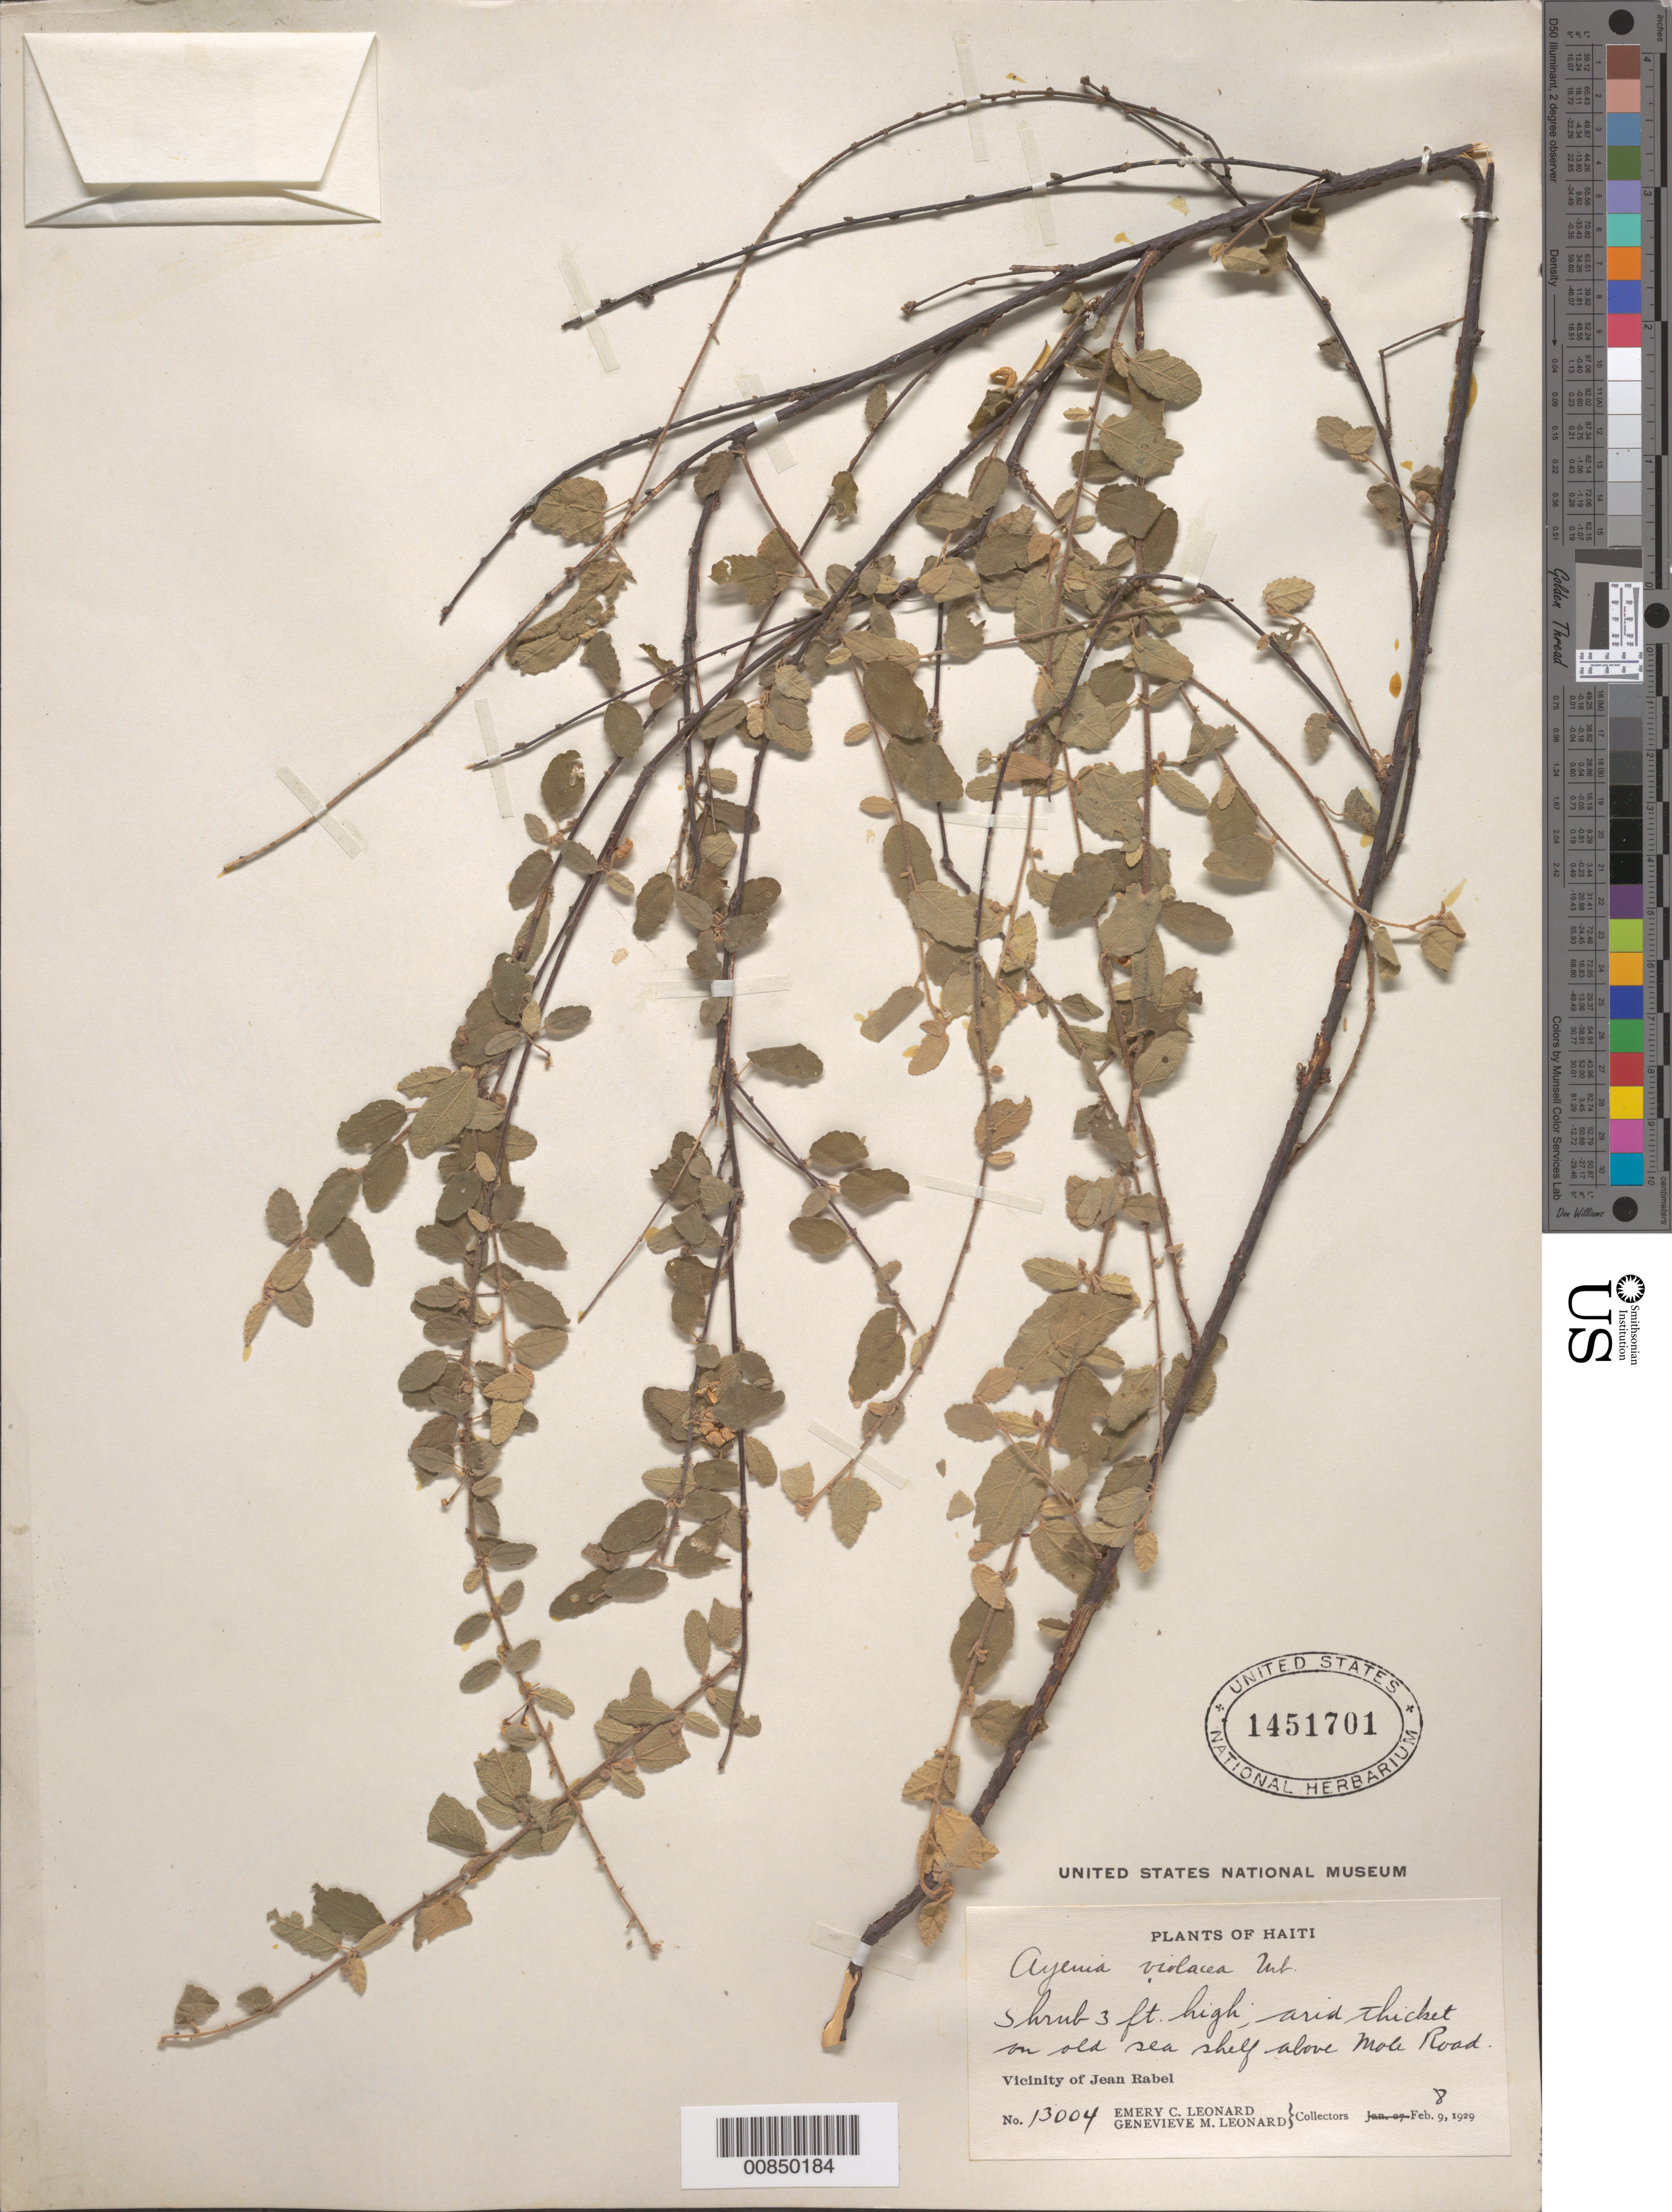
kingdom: Plantae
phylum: Tracheophyta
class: Magnoliopsida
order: Malvales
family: Malvaceae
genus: Ayenia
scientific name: Ayenia violacea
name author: Urb.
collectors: E. C. Leonard & G. M. Leonard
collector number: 13004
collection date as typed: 08 Feb 1929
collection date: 1929-02-08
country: Haiti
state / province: Nord-Ouest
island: Hispaniola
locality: Vicinity of Jean Rabel, above Mole Road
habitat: Arid thicket on old sea shelf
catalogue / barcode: US 1451701